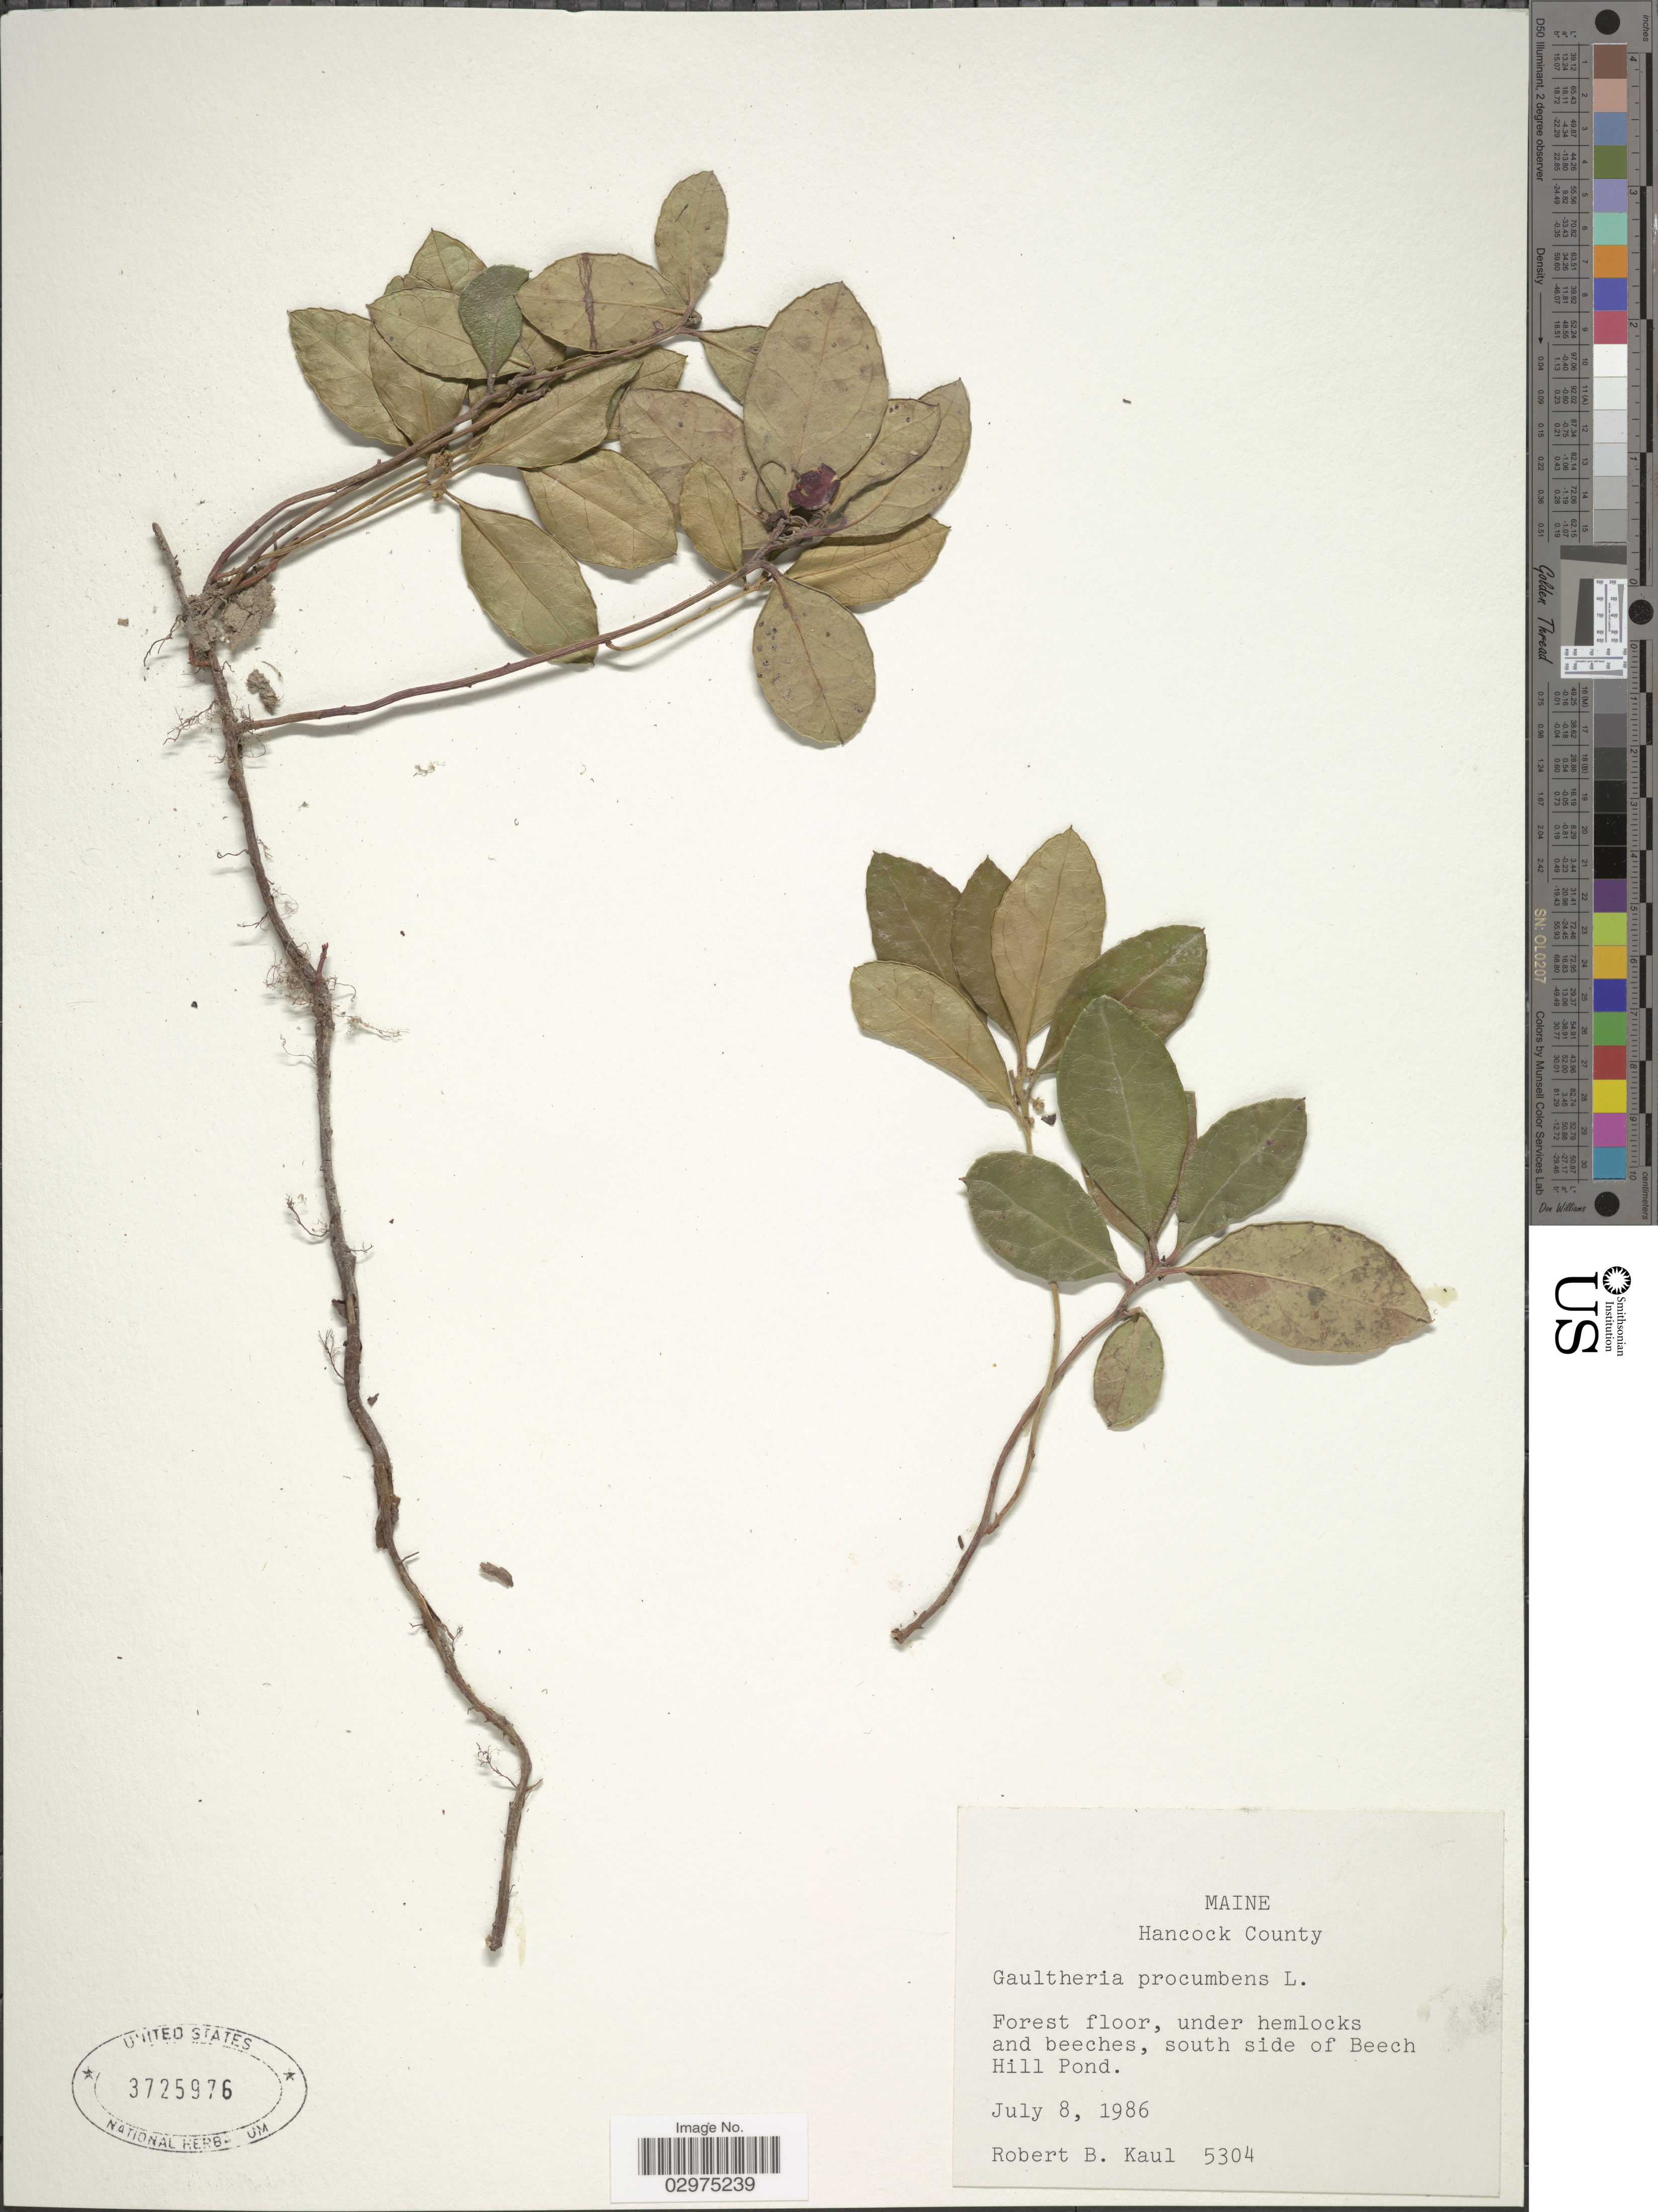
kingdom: Plantae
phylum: Tracheophyta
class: Magnoliopsida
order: Ericales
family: Ericaceae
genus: Gaultheria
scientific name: Gaultheria procumbens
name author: L.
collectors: R. Kaul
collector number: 5304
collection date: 1986-07-08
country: United States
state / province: Maine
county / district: Hancock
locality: south side of Beech Hill Pond.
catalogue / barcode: US 3725976